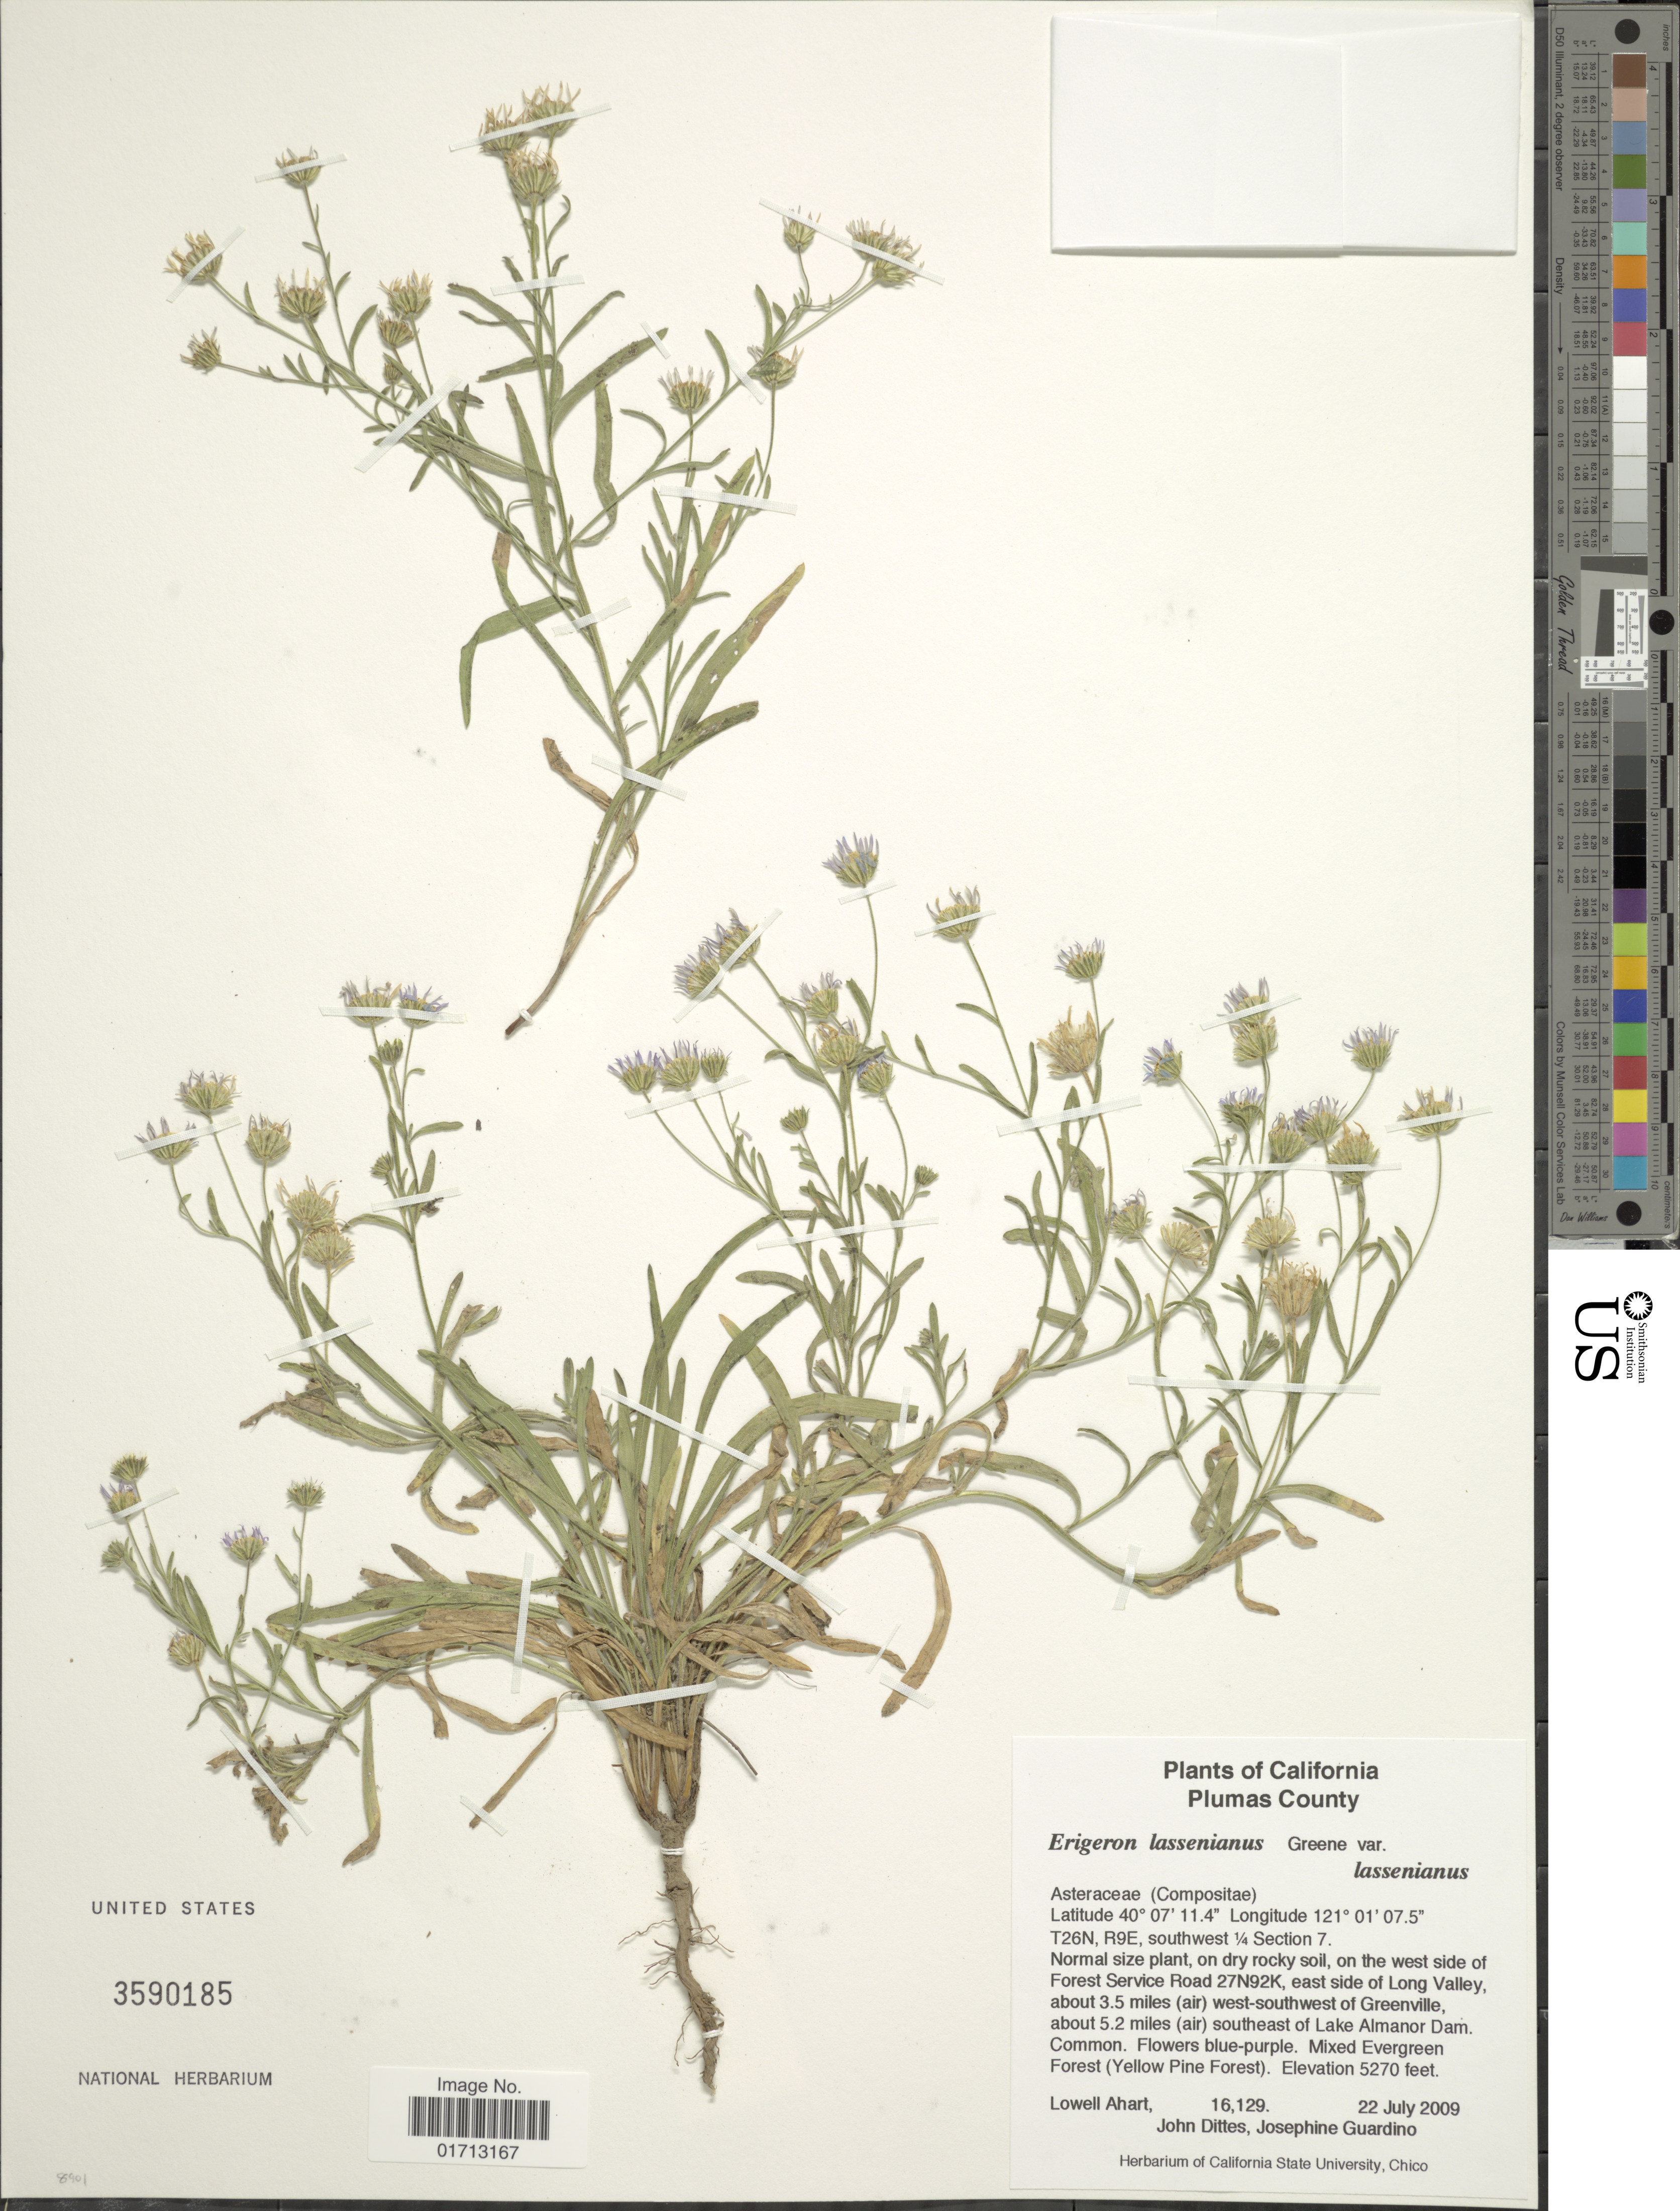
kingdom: Plantae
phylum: Tracheophyta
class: Magnoliopsida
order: Asterales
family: Asteraceae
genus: Erigeron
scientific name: Erigeron lassenianus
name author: Greene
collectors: L. Ahart, J. Dittes & J. Guardino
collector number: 16129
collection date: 2009-07-22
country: United States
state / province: California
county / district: Plumas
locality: Plumas County. T26N, R9E, southwest ¼ Section 7. west side of Forest Service Road 27N92K, east side of Long Valley, about 3.5 miles (air) west-southwest of Greenville, about 5.2 miles (air) southeast of Lake Almanor Dam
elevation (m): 1606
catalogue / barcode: US 3590185